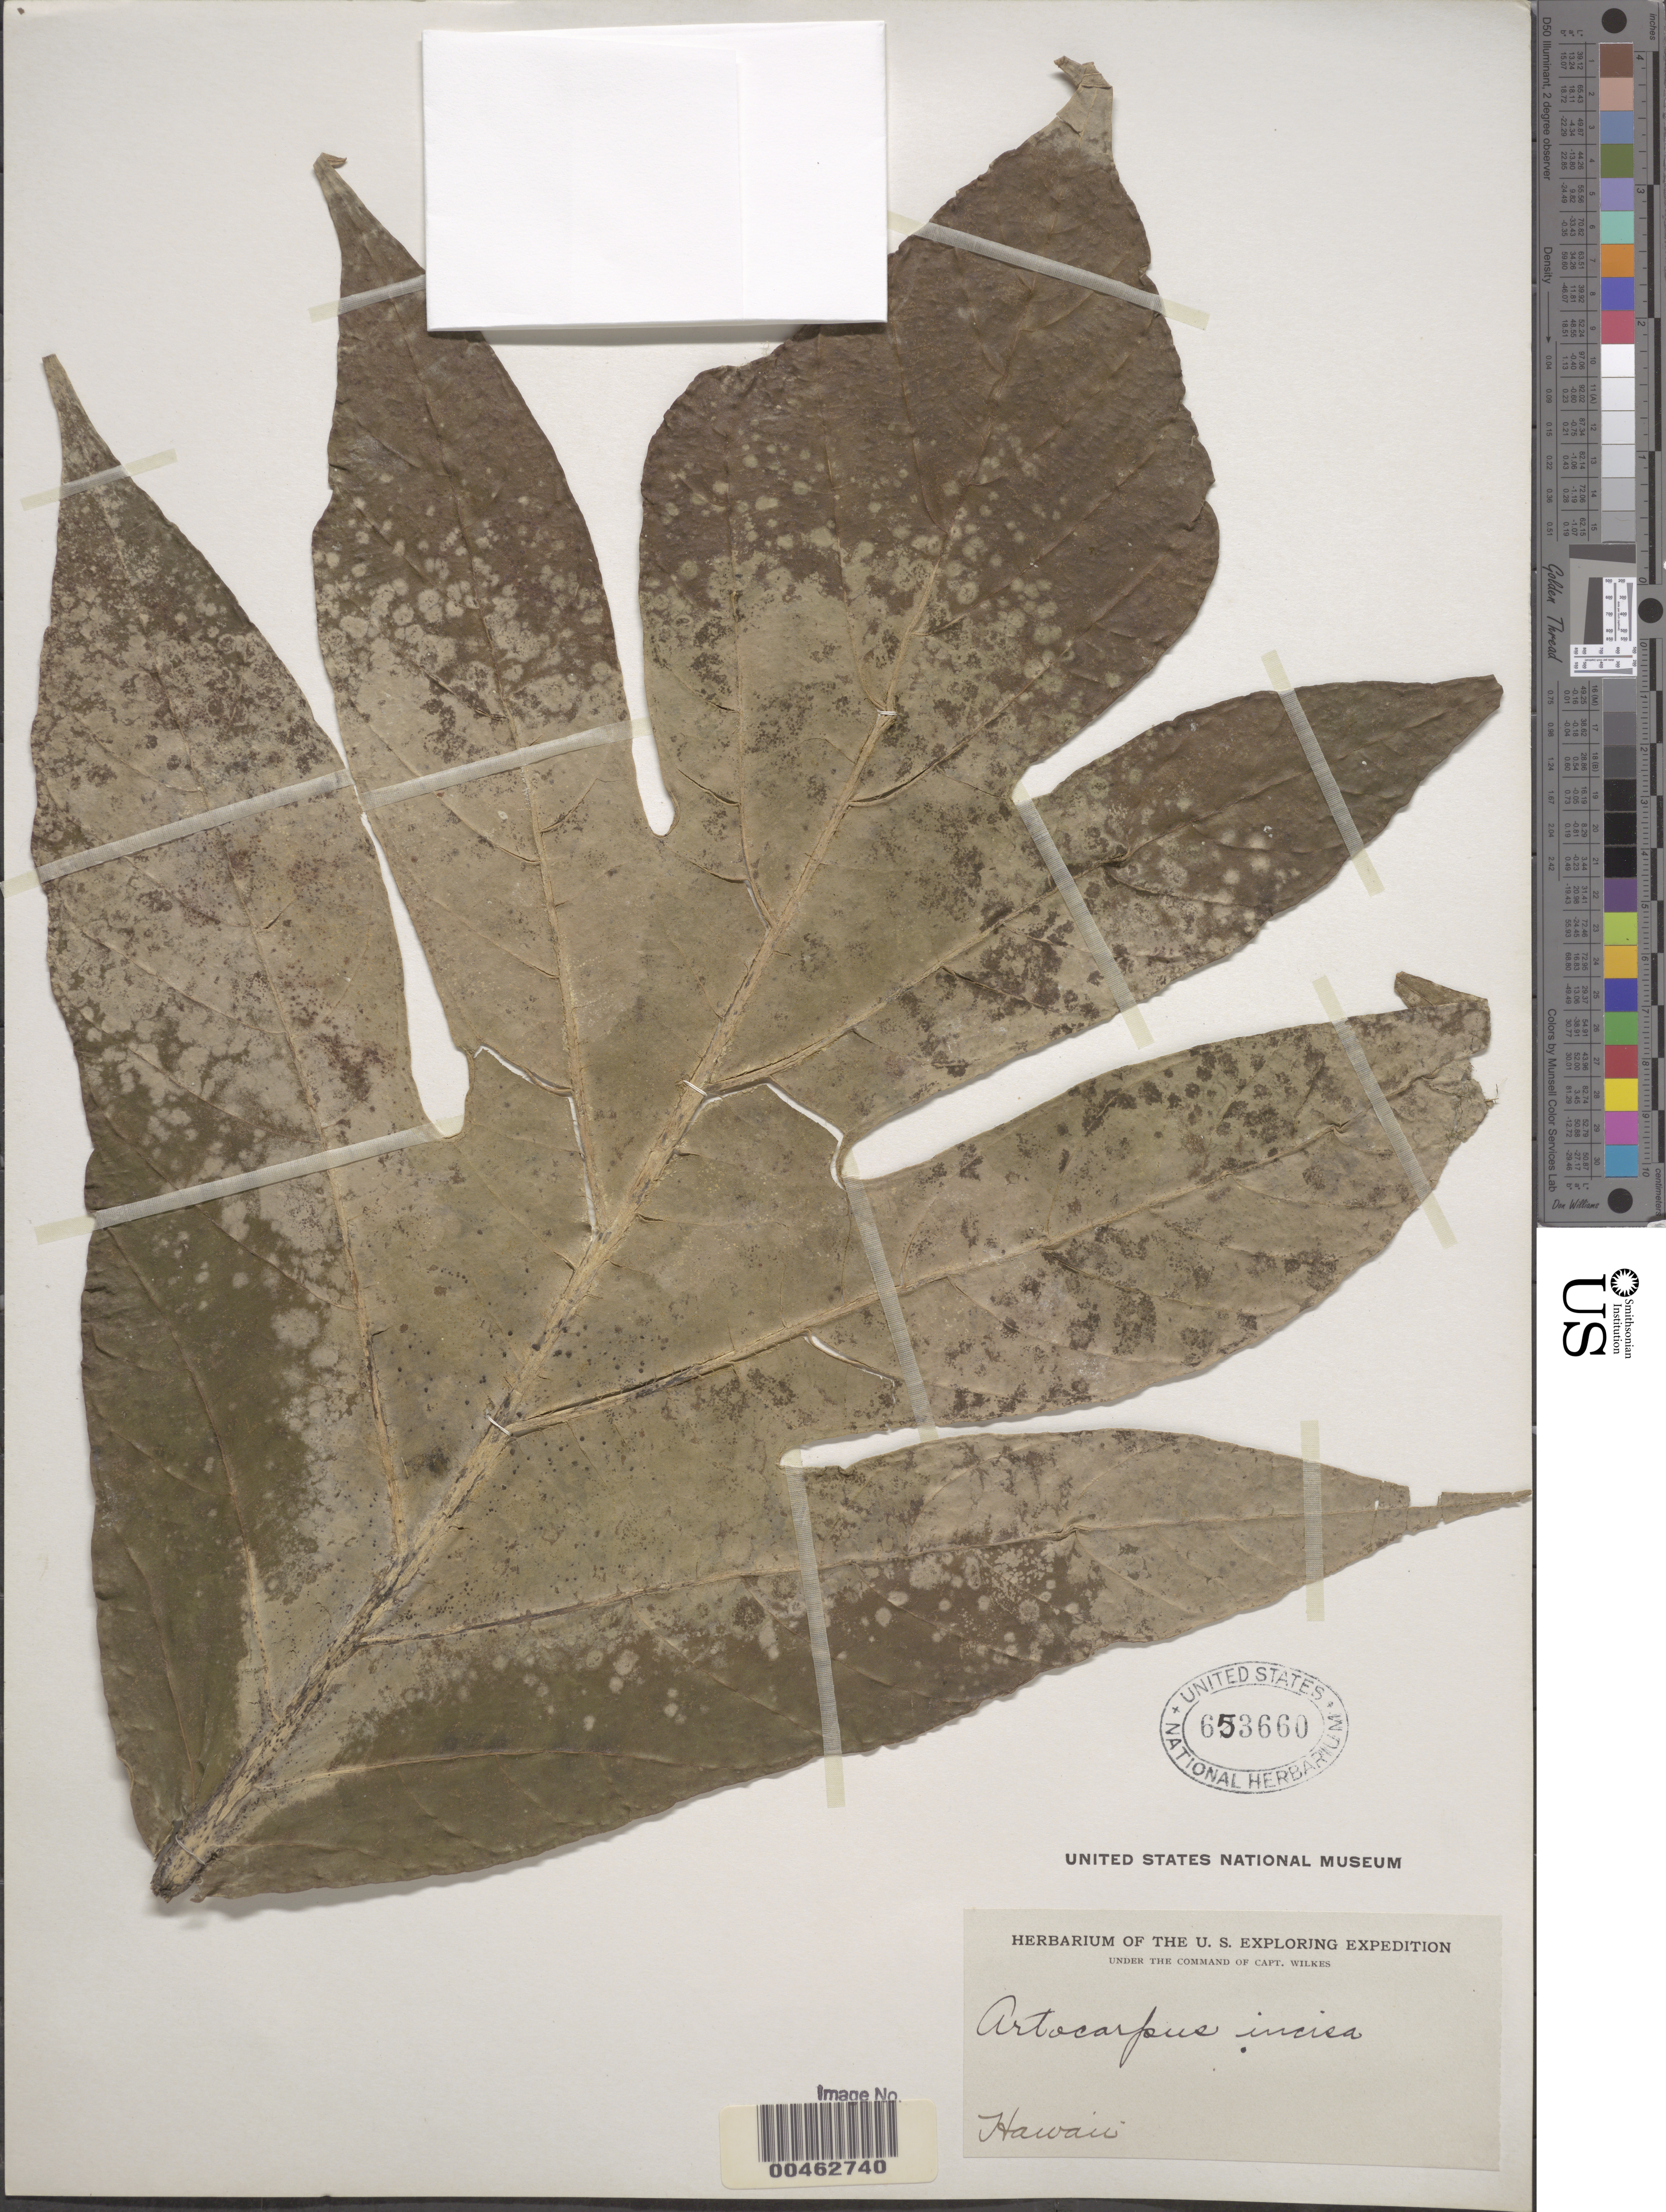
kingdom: Plantae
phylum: Tracheophyta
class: Magnoliopsida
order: Rosales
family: Moraceae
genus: Artocarpus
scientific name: Artocarpus altilis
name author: (Parkinson) Fosberg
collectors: Wilkes Explor. Exped.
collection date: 1838/1842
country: United States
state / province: Hawaii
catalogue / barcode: US 653660